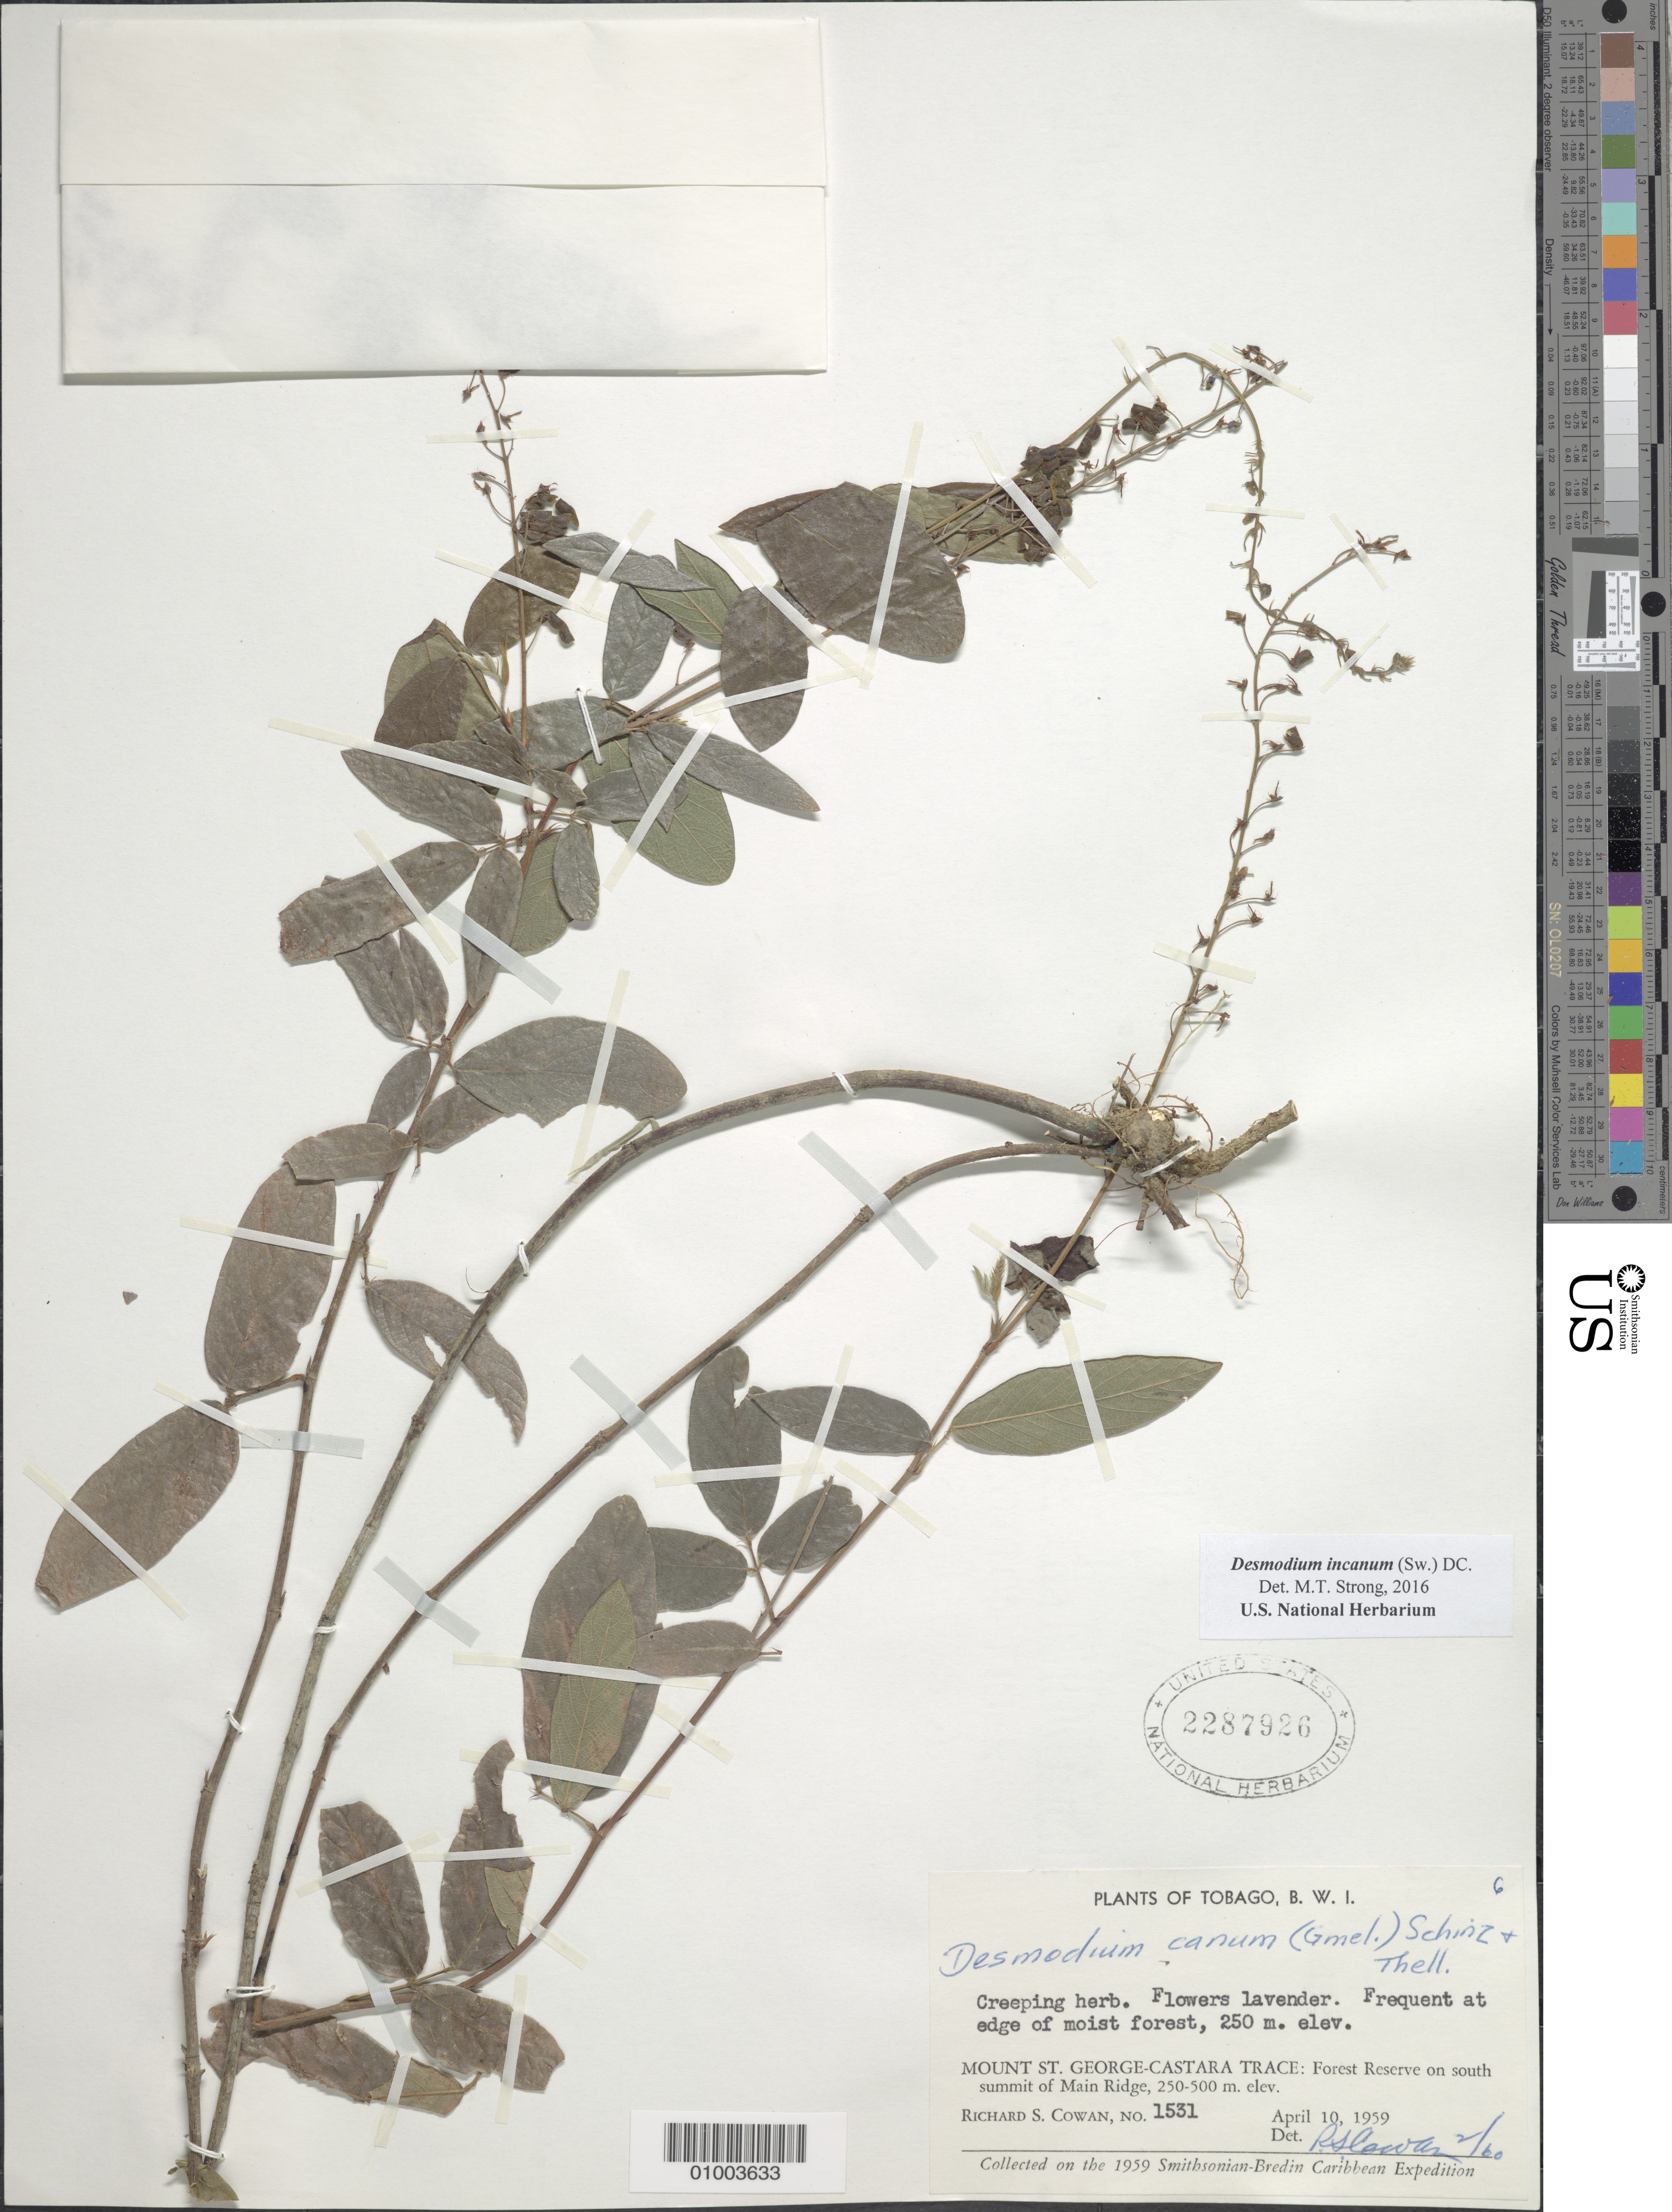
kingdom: Plantae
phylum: Tracheophyta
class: Magnoliopsida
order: Fabales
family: Fabaceae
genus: Desmodium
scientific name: Desmodium incanum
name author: (Sw.) DC.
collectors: R. S. Cowan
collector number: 1531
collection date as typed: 10 Apr 1959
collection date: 1959-04-10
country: Trinidad and Tobago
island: Tobago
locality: Mount St. George-Castara Trace: Forest Reserve on south summit of Main Ridge. Creeping herb. Flowers lavender. Frequent at edge of moist forest.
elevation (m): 250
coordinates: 0 N, 0 E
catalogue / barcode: US 2287926